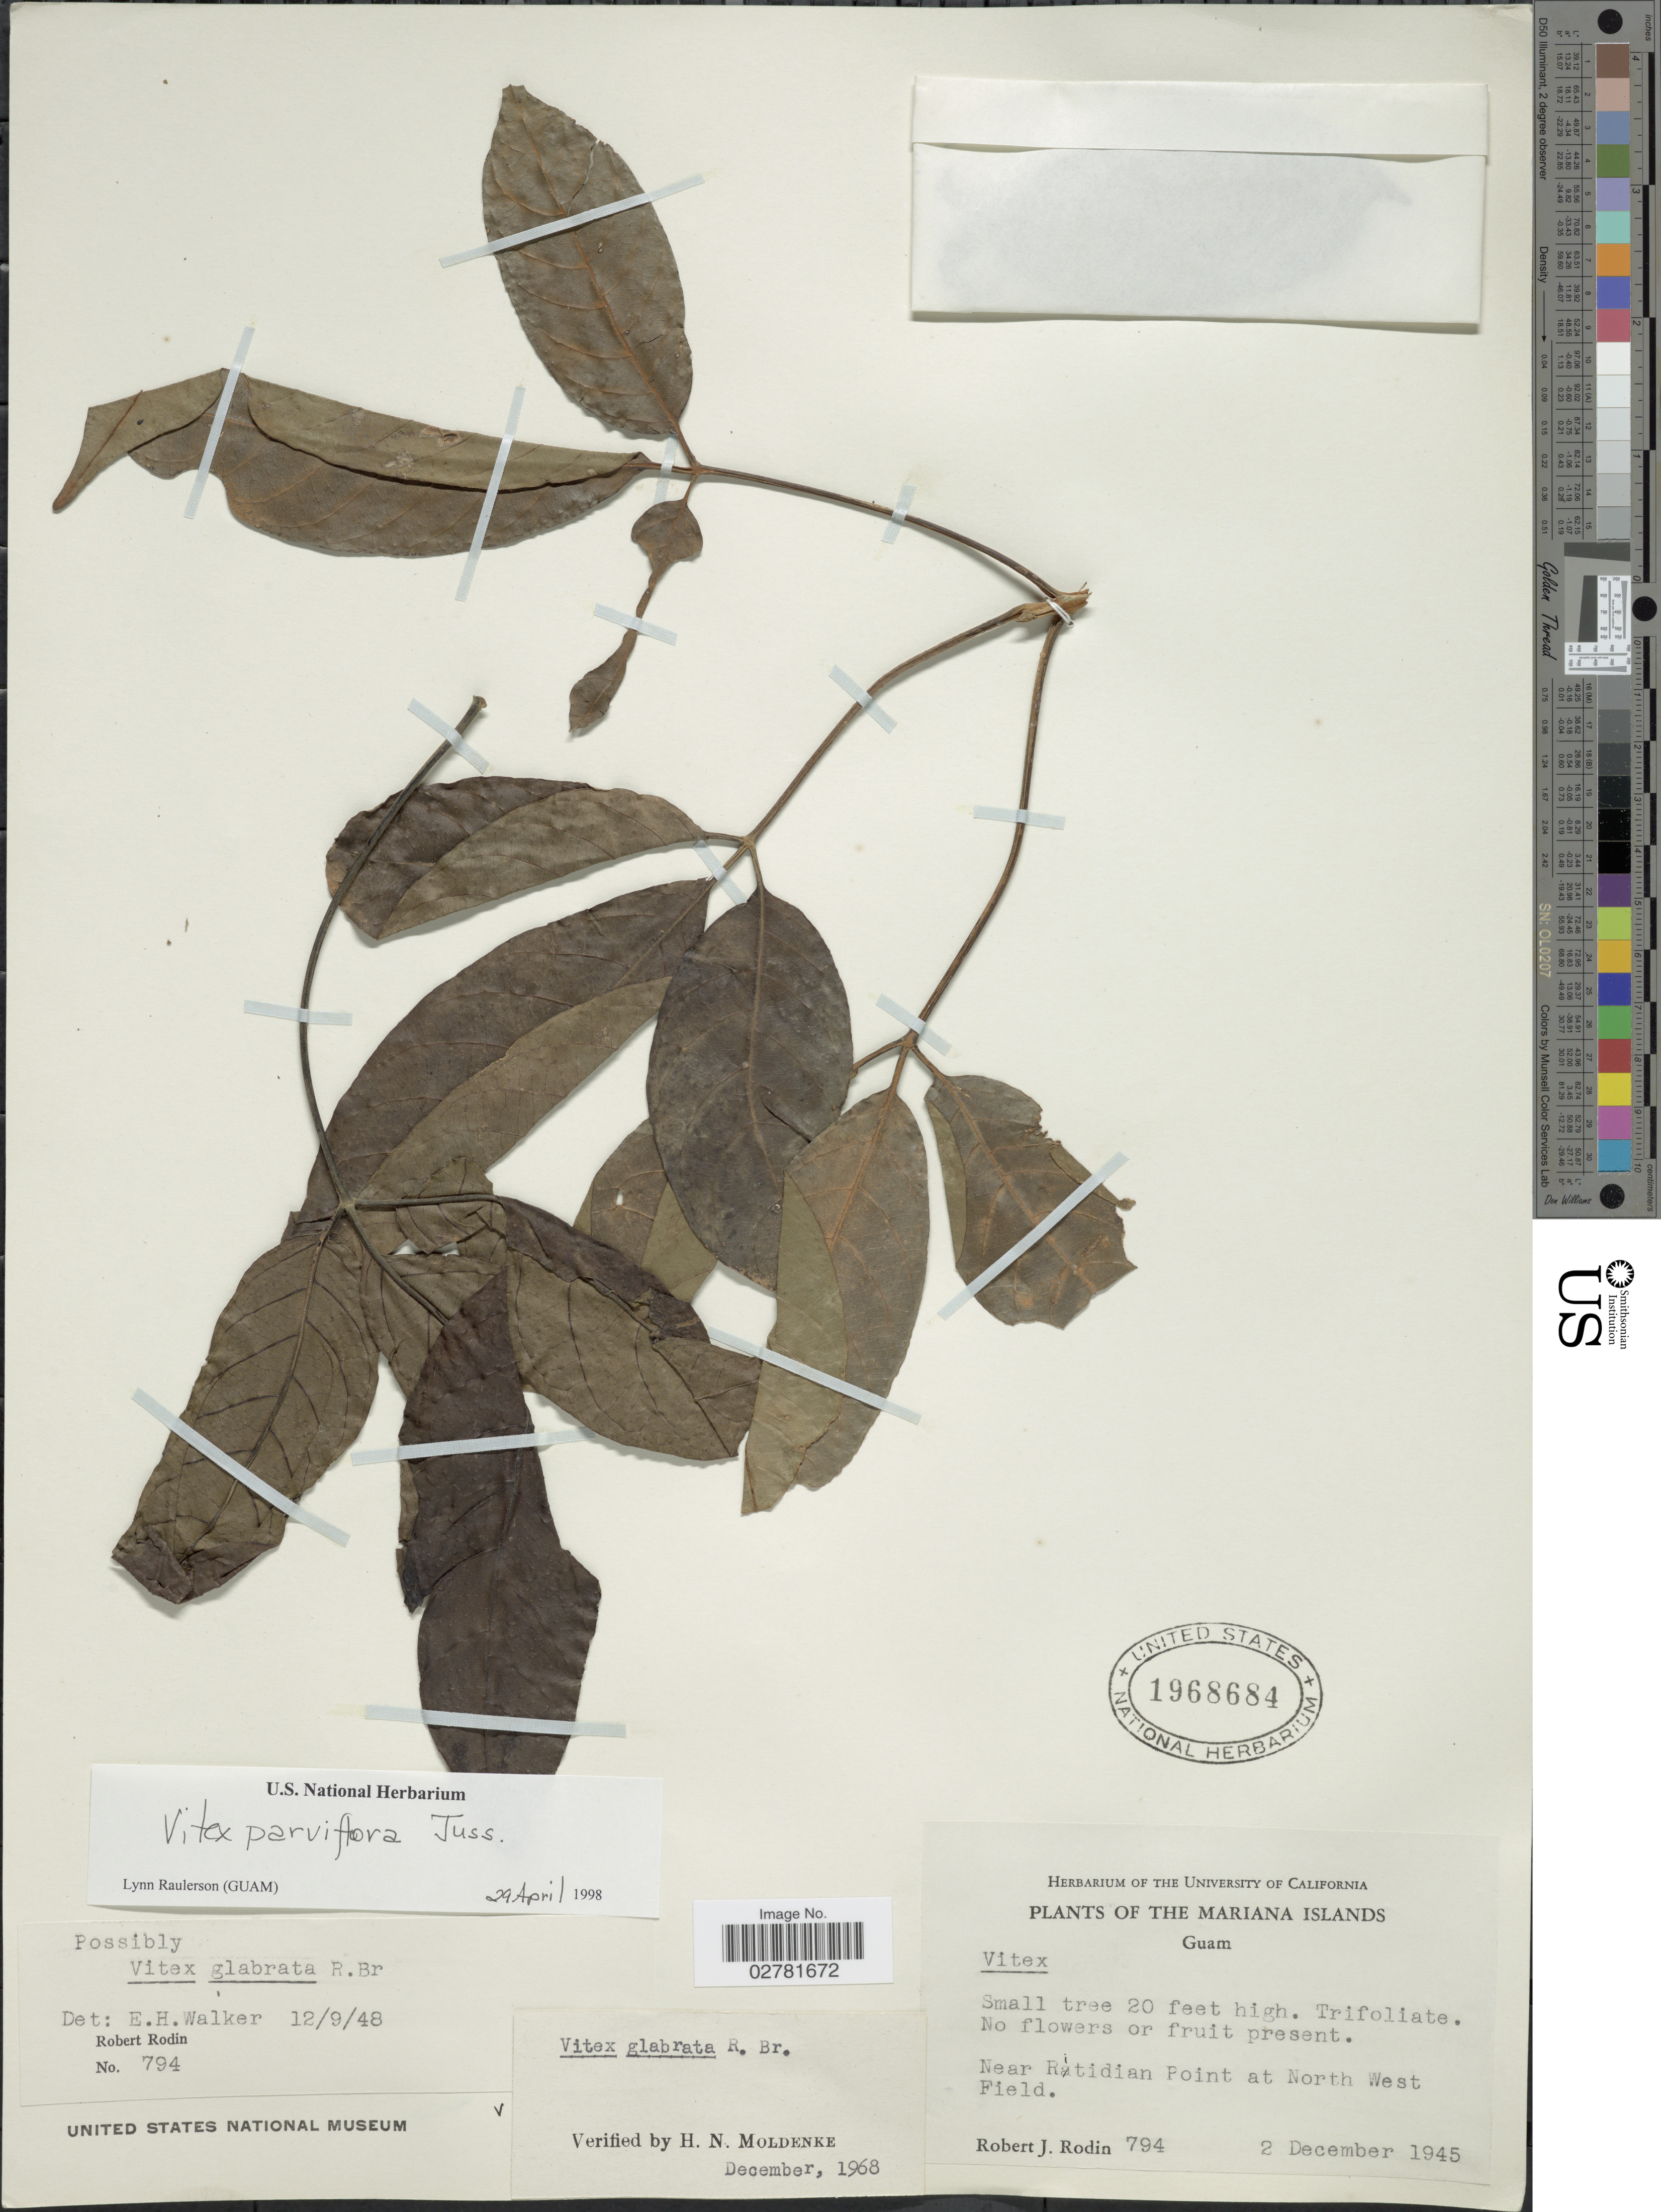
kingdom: Plantae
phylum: Tracheophyta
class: Magnoliopsida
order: Lamiales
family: Lamiaceae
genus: Vitex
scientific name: Vitex parviflora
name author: Juss.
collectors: R. J. Rodin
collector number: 794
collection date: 1945-12-02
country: Guam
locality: Mariana Islands. Near Ritidian Point at North West Field.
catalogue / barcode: US 1968684